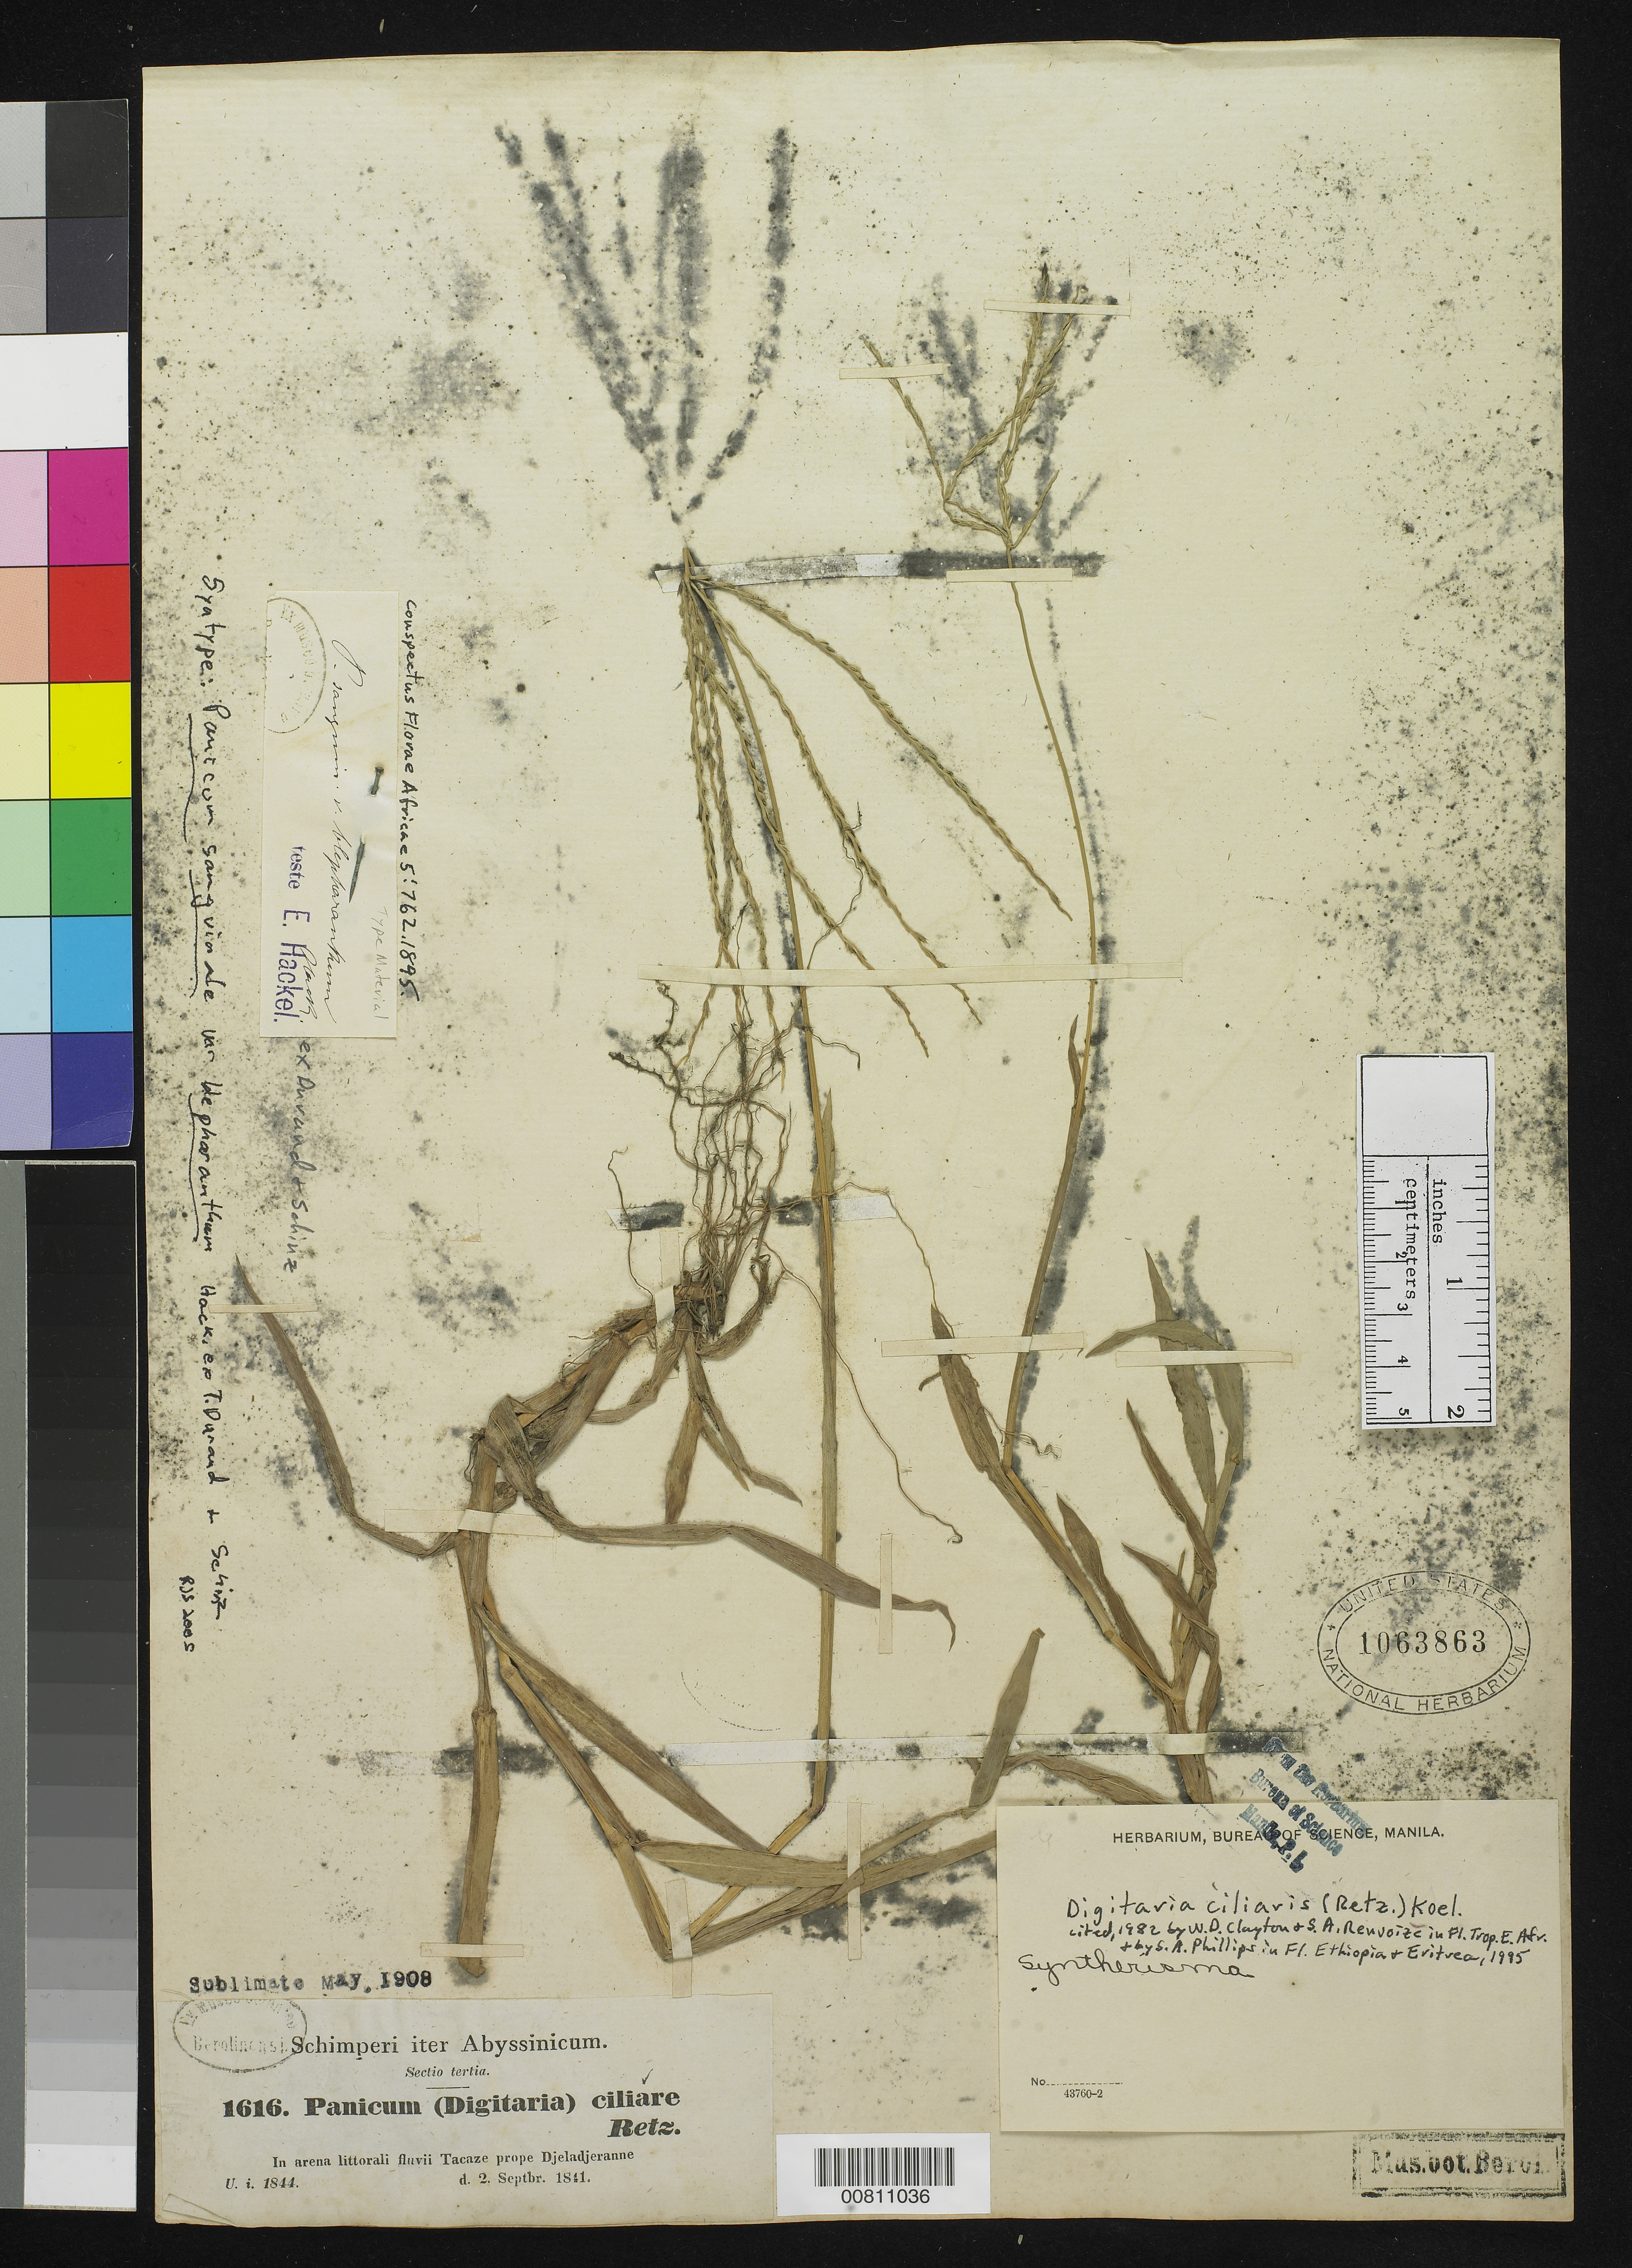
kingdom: Plantae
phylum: Tracheophyta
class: Liliopsida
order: Poales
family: Poaceae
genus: Panicum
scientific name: Panicum sanguinale var. blepharanthum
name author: Hack. ex E.A. Durand &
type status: Isosyntype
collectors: G. W. Schimper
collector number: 1616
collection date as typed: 02 Sep 1841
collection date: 1841-09-02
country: Ethiopia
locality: In arena littorali fluvii Tacaze prope Djeladjeranne.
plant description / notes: Protologue cites "Panicum ciliare A. Rich. (non alior.) Tent. fl. Abyss. II (1851) p. 360". Cited 1995 by S.A. Phillips in Fl. Ethiopia & Eritrea.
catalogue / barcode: US 1063863